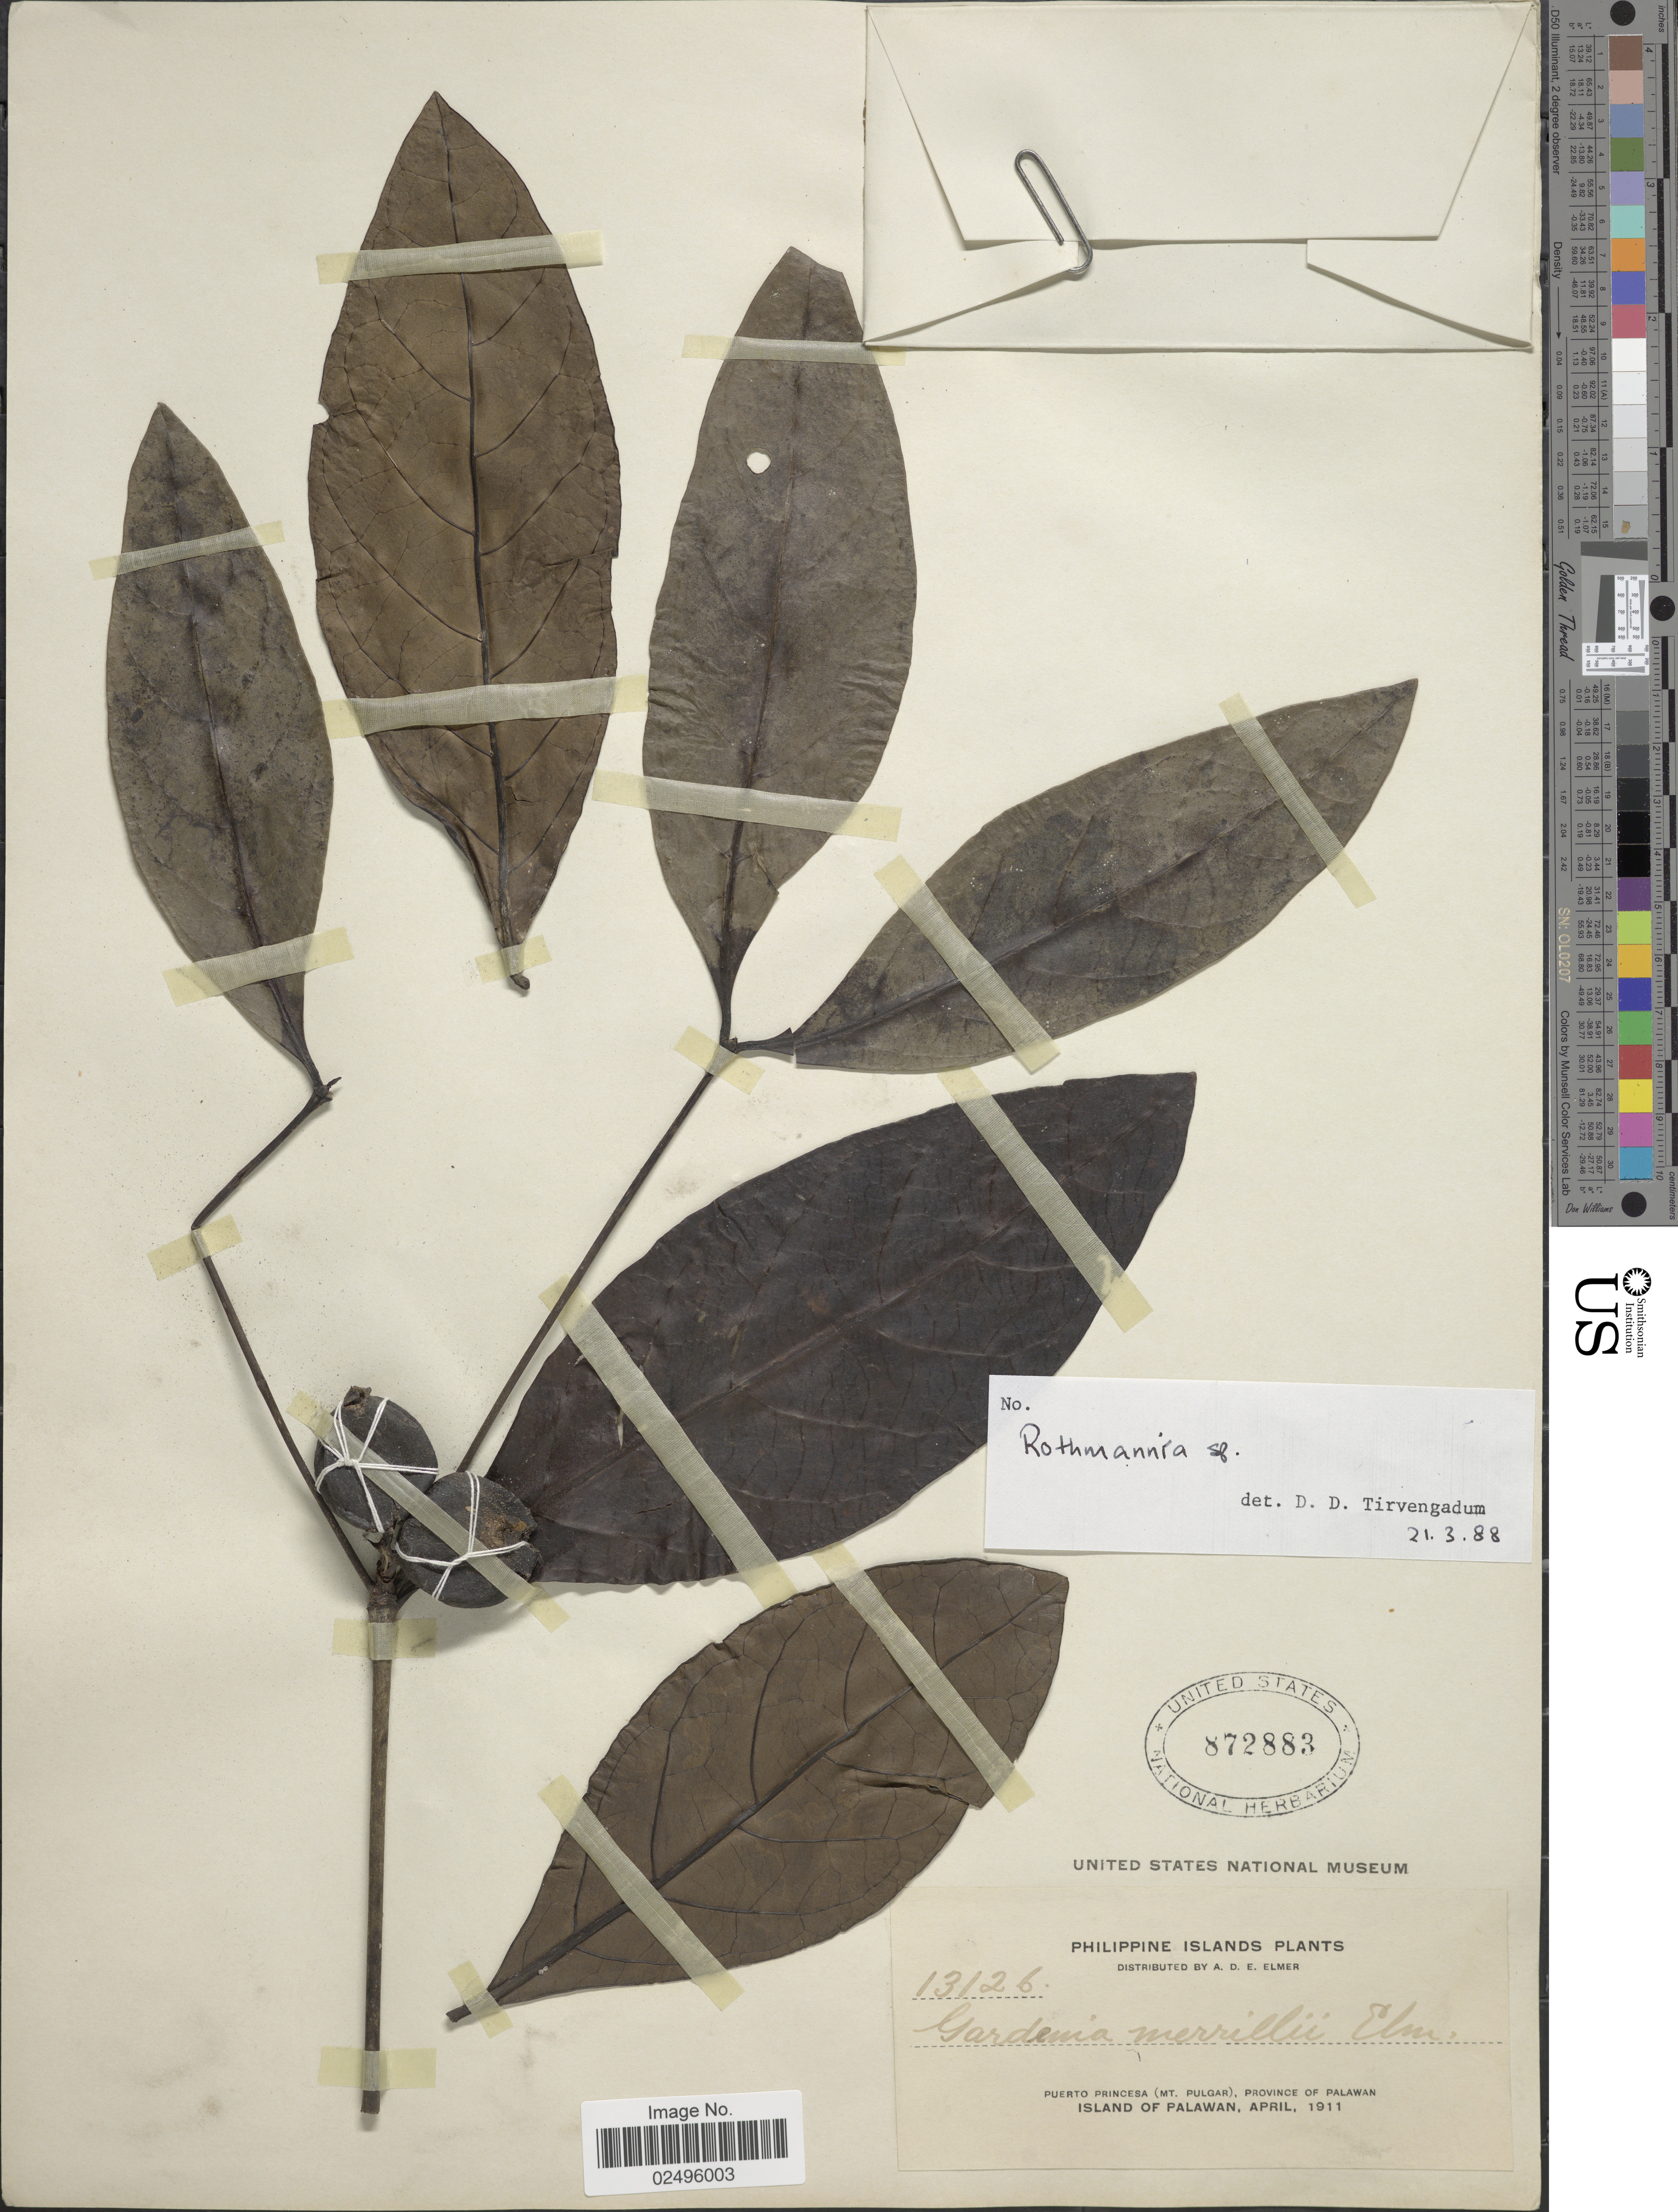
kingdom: Plantae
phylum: Tracheophyta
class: Magnoliopsida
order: Gentianales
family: Rubiaceae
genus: Rothmannia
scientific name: Rothmannia merrillii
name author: (Elmer) J.T. Pereira & Ridsdale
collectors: A. D. E. Elmer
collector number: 13126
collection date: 1911-04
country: Philippines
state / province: Mimaropa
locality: Philippine Islands, Puerto Princesa (Mt Pulgar), Province of Palawan, Island of Palawan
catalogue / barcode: US 872883